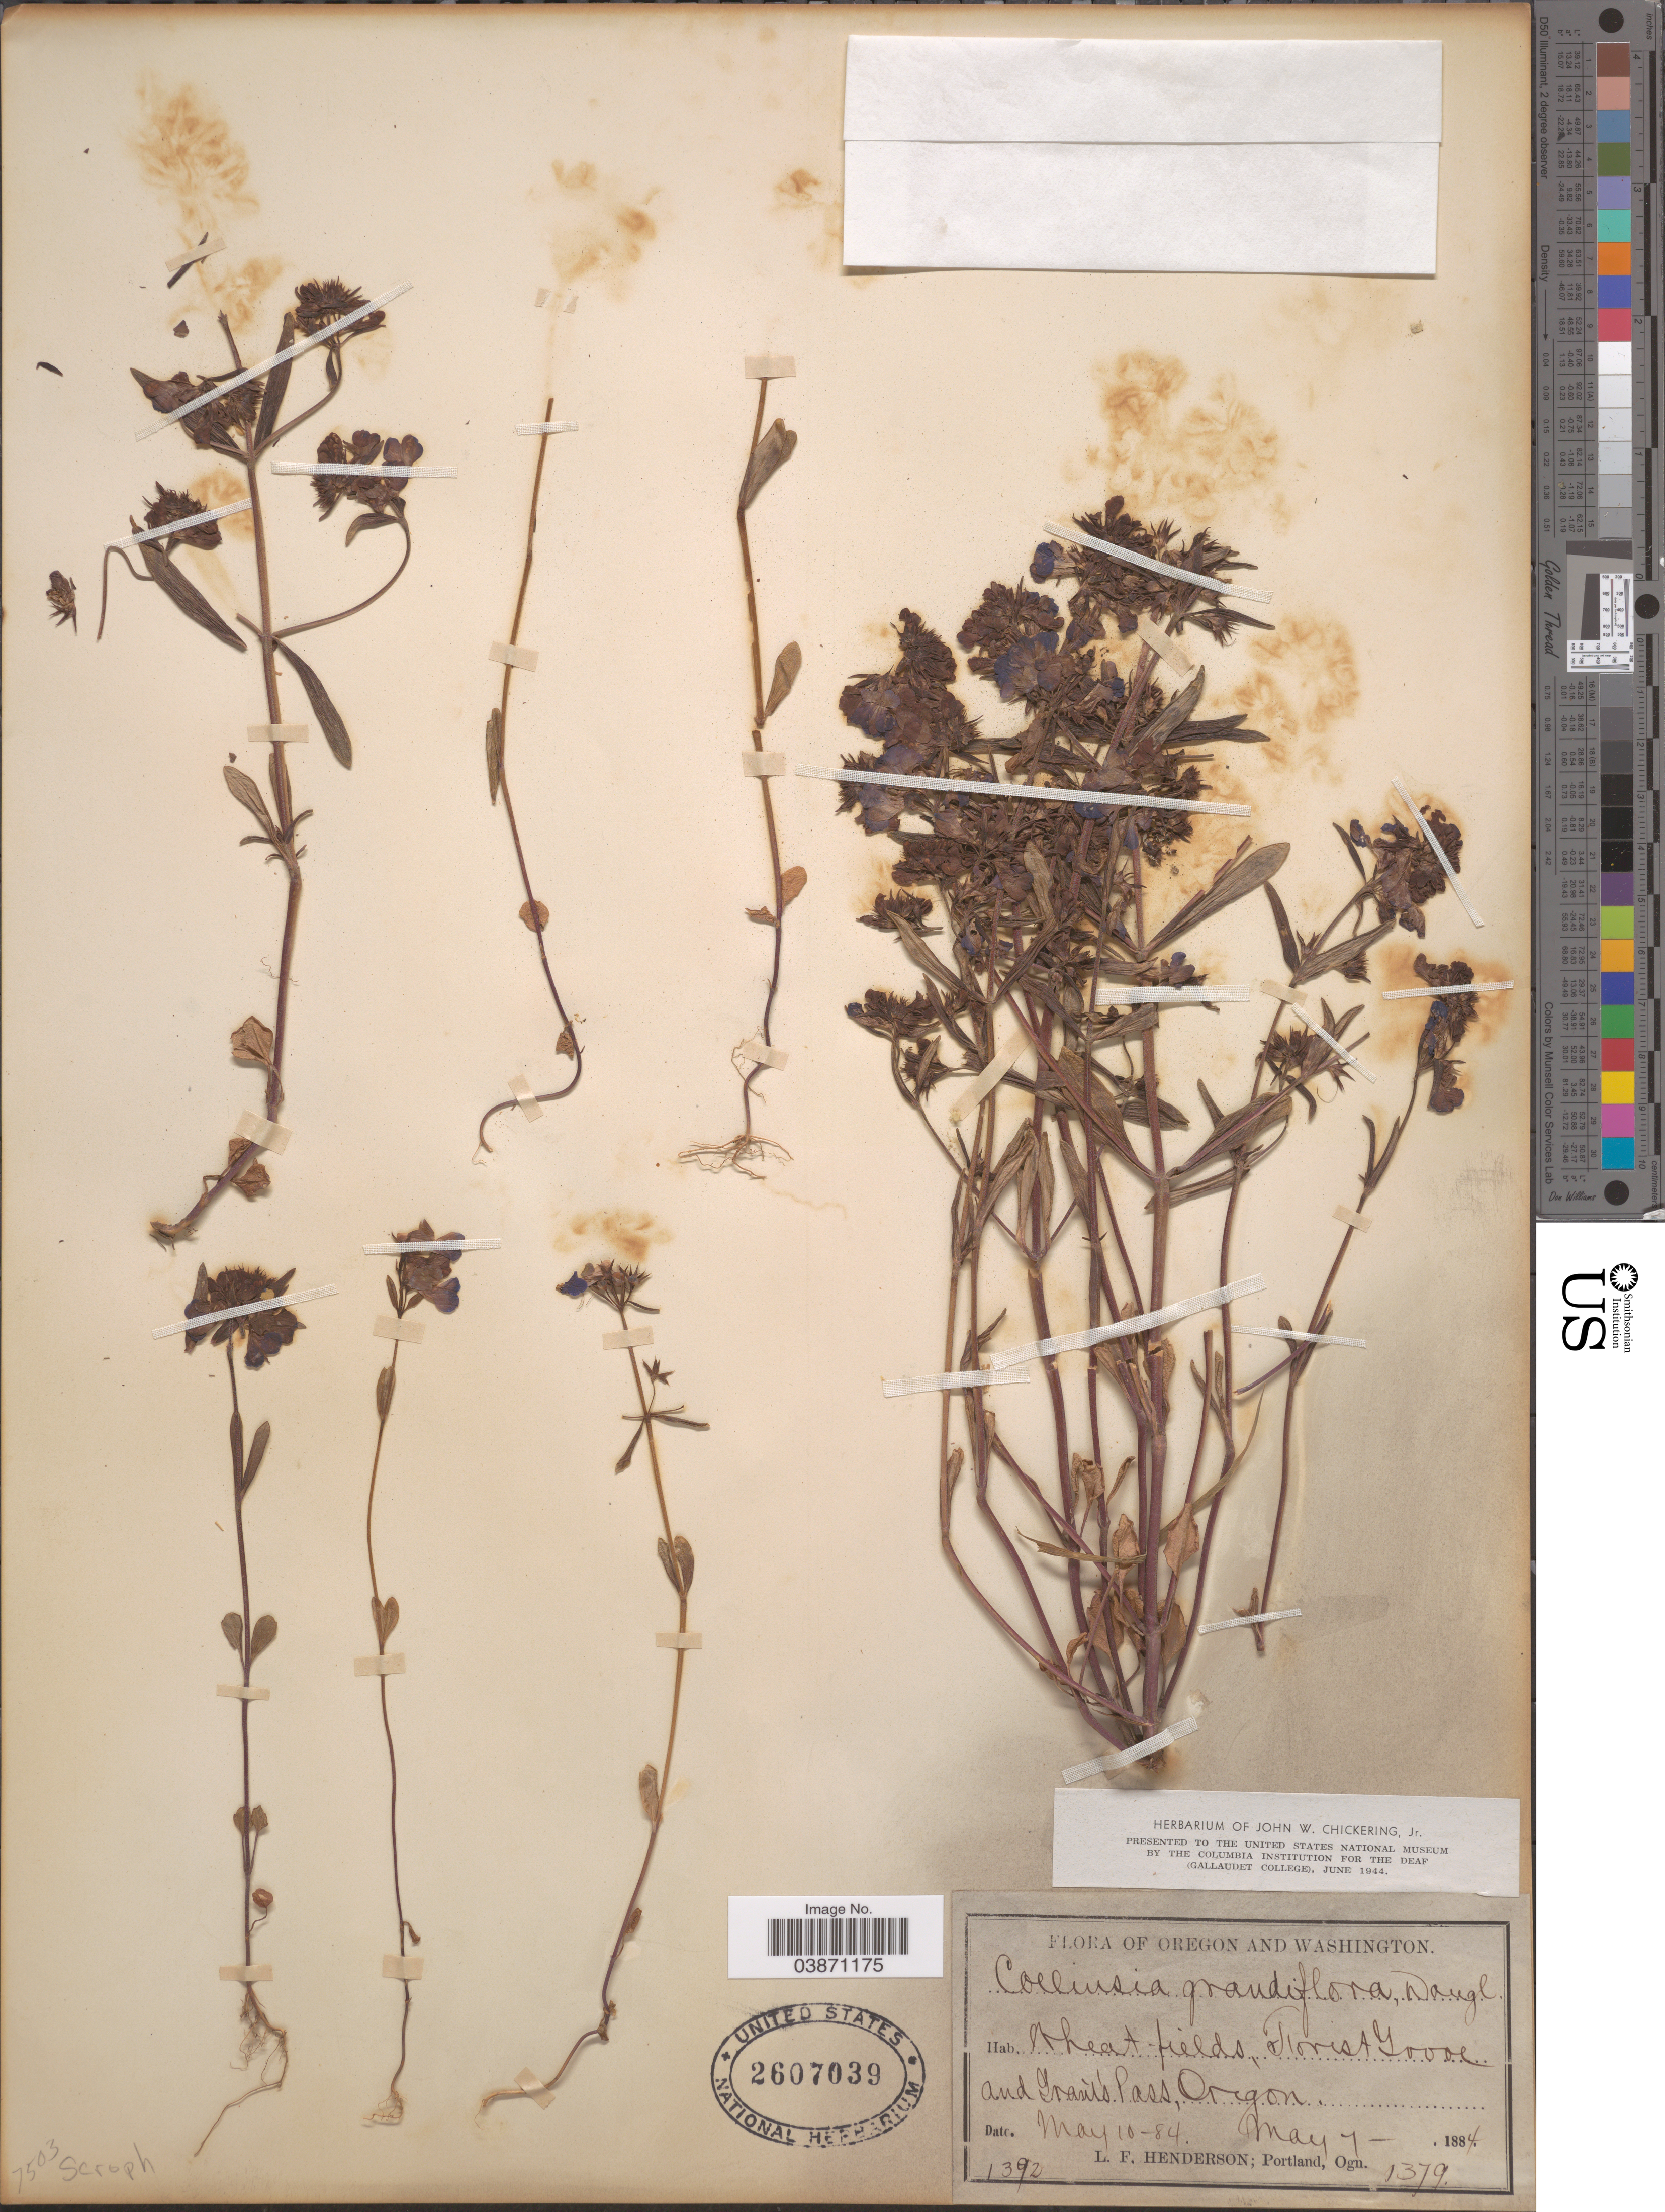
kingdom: Plantae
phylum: Tracheophyta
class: Magnoliopsida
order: Lamiales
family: Plantaginaceae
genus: Collinsia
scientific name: Collinsia grandiflora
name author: Lindl.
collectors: L. Henderson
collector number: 1392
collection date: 1884-05-07/1884-05-10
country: United States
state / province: Oregon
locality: Forest Grove and Grant's Pass.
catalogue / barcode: US 2607039